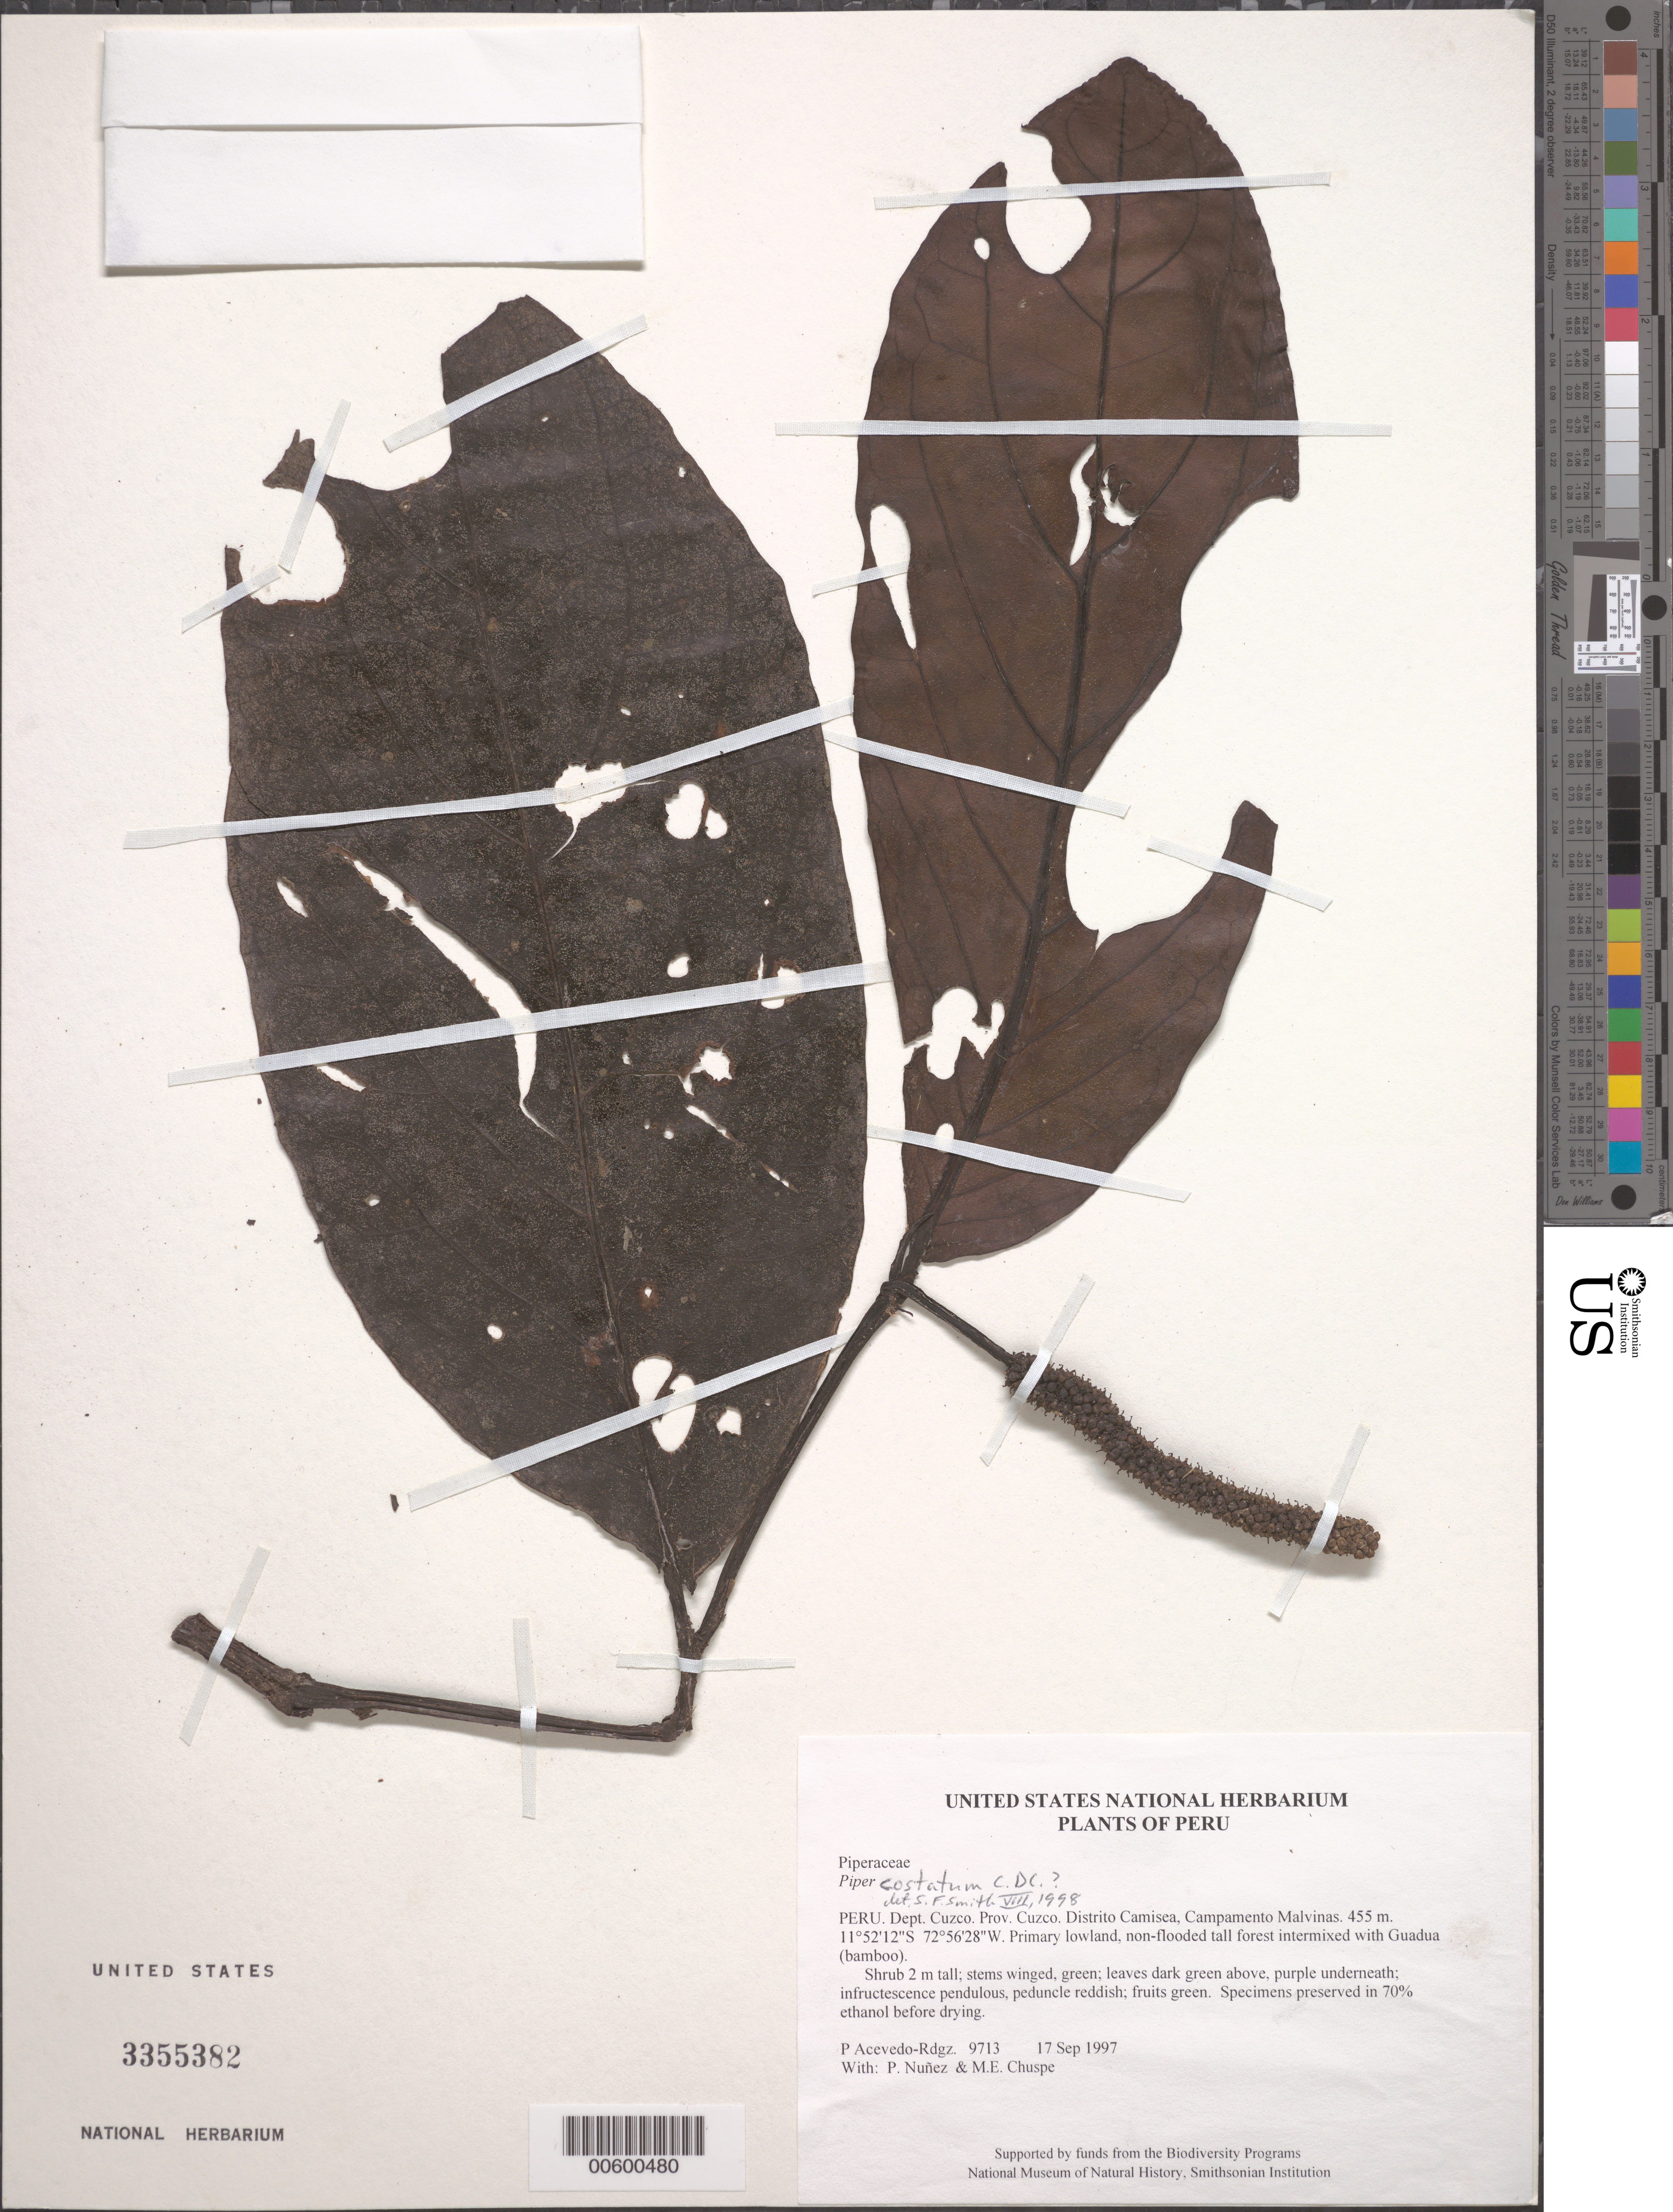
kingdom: Plantae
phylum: Tracheophyta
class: Magnoliopsida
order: Piperales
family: Piperaceae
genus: Piper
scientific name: Piper costatum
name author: C. DC.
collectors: P. Acevedo-Rodr., P. Nuñez V. & M. Chuspe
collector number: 9713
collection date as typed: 17 Sep 1997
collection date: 1997-09-17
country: Peru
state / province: Cusco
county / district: Cusco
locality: Distrito Camisea, Campamento Malvinas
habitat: Primary lowland, non-flooded tall forest intermixed with Guadua (bamboo).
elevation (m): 455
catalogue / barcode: US 3355382